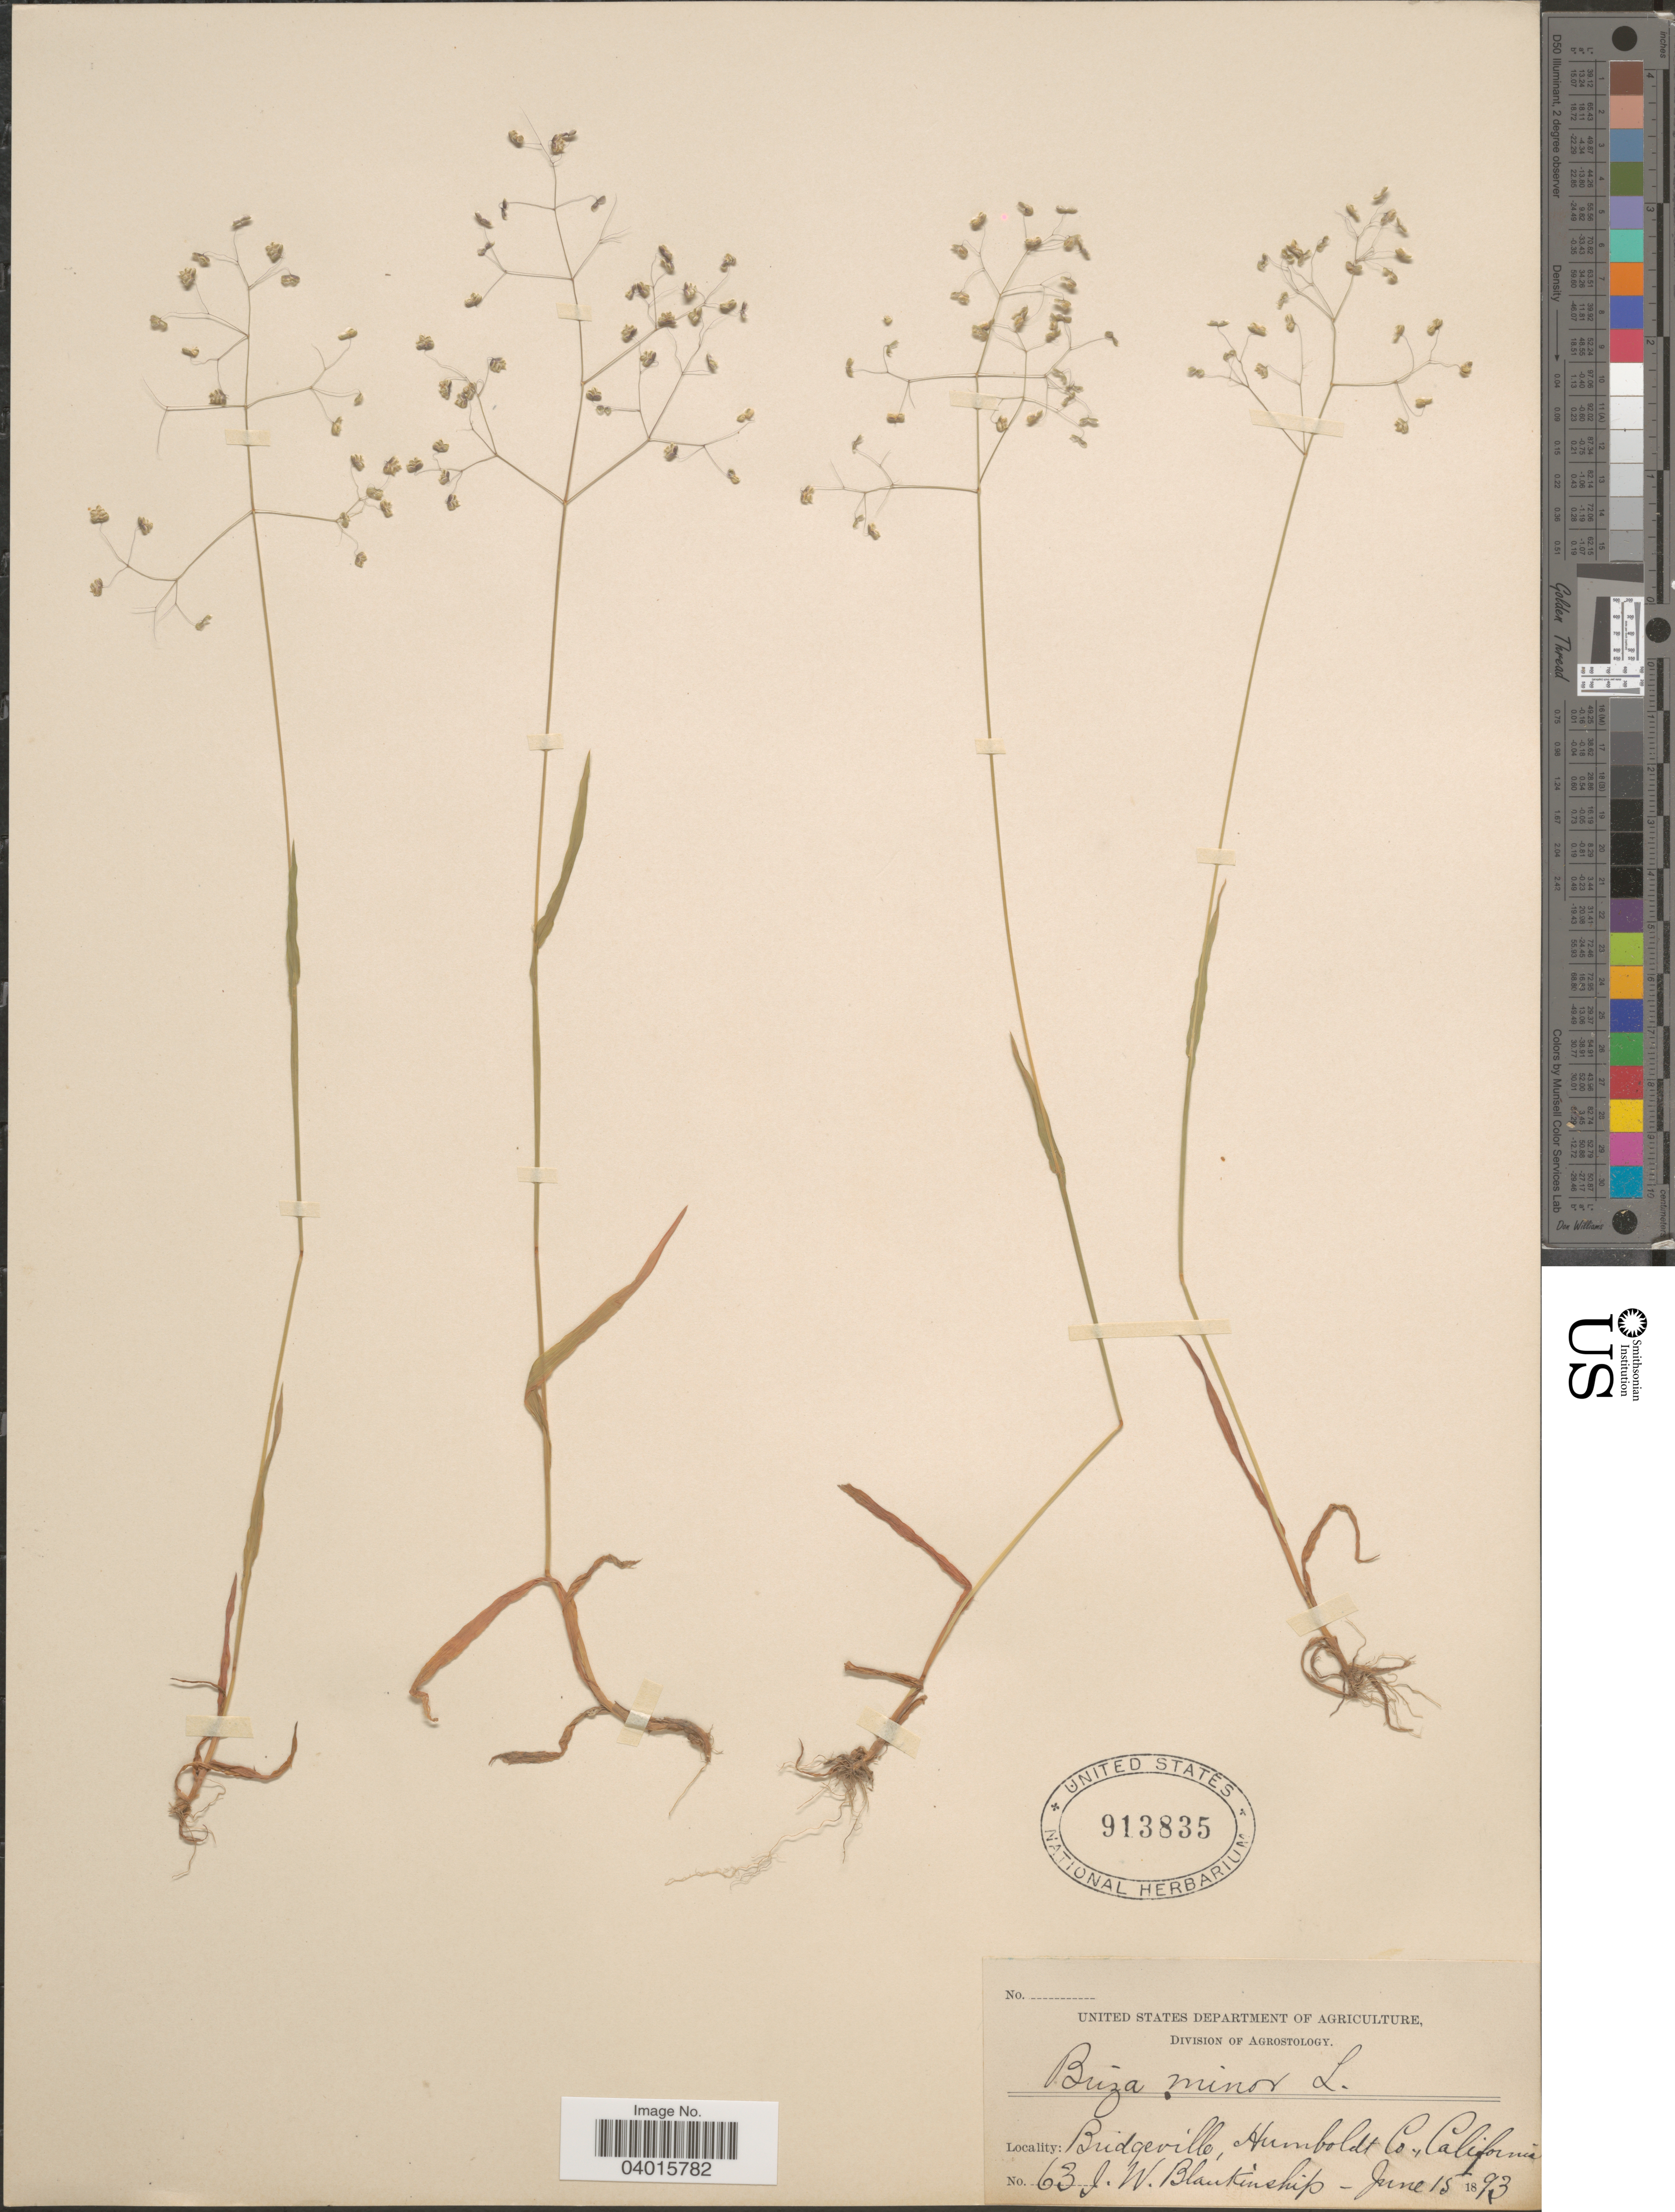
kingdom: Plantae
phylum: Tracheophyta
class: Liliopsida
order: Poales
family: Poaceae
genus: Briza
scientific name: Briza minor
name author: L.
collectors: J. W. Blankinship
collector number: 63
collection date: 1893-06-15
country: United States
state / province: California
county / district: Humboldt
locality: Bridgeville, Humboldt Co.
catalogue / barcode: US 913835